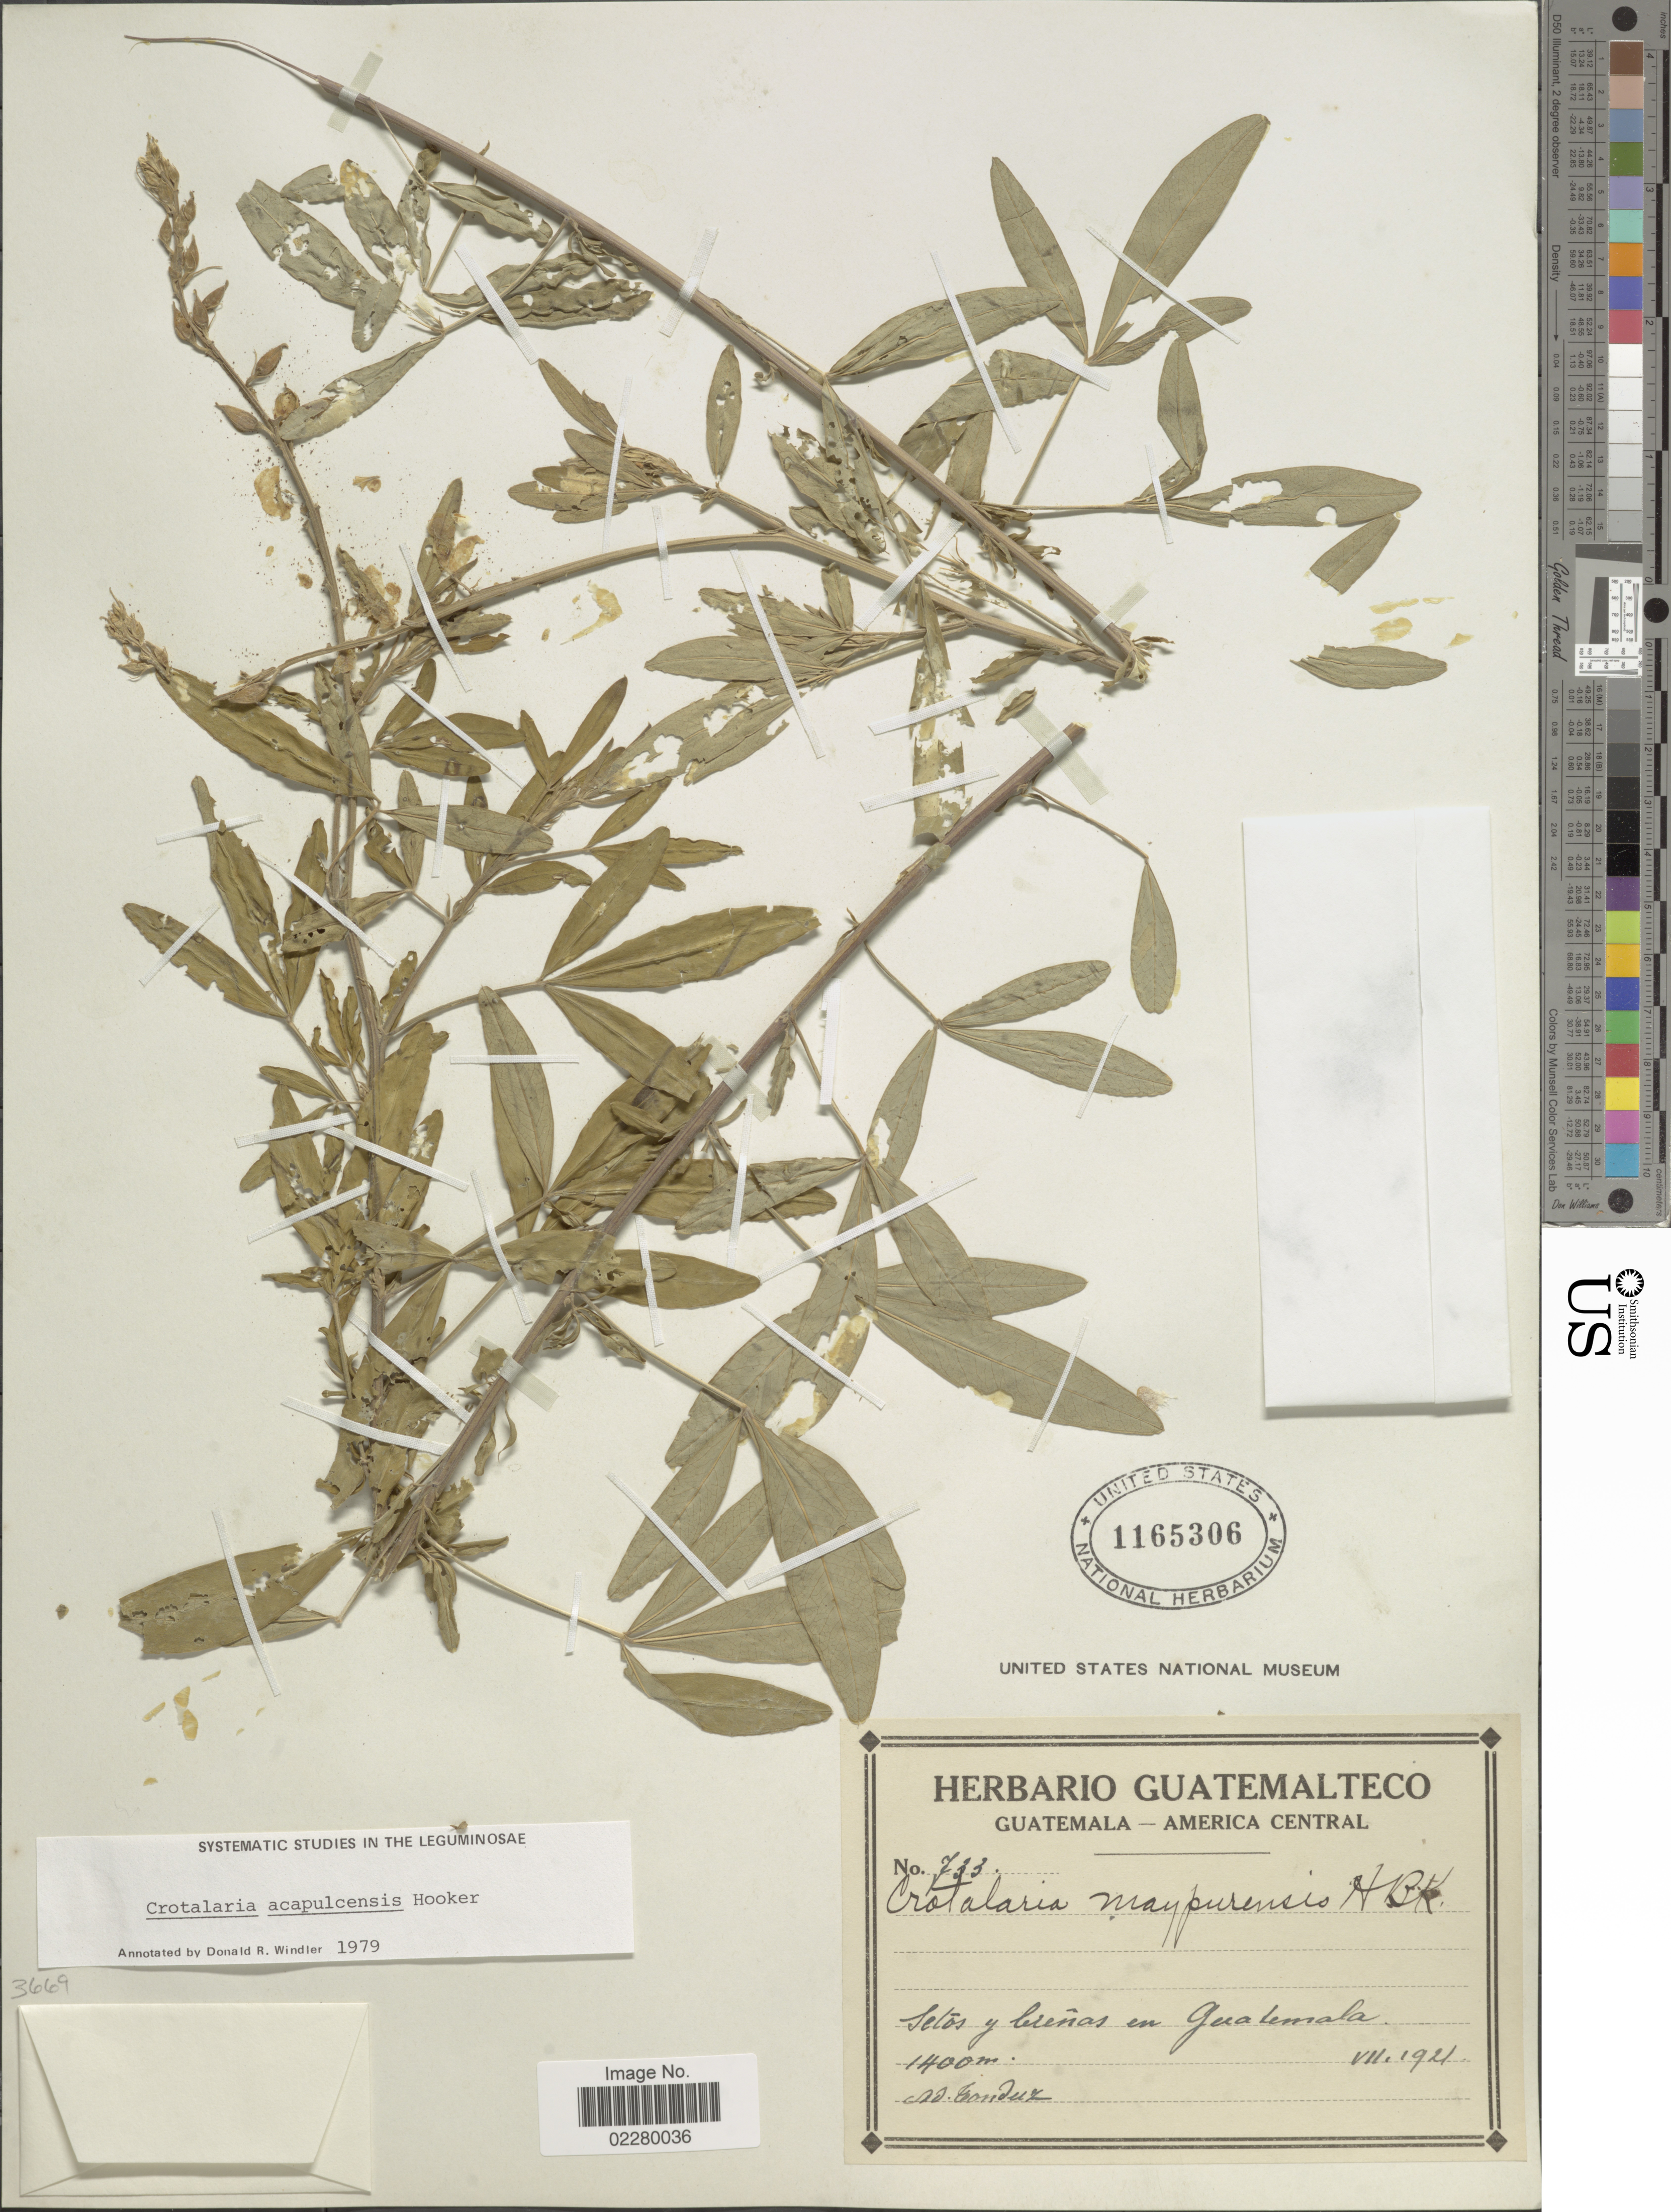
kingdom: Plantae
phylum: Tracheophyta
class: Magnoliopsida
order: Fabales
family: Fabaceae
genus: Crotalaria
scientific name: Crotalaria acapulcensis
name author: Hook. & Arn.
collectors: A. Tonduz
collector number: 733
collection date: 1921-07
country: Guatemala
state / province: Guatemala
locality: Setos y Creñas en Guatemala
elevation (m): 1400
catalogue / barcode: US 1165306